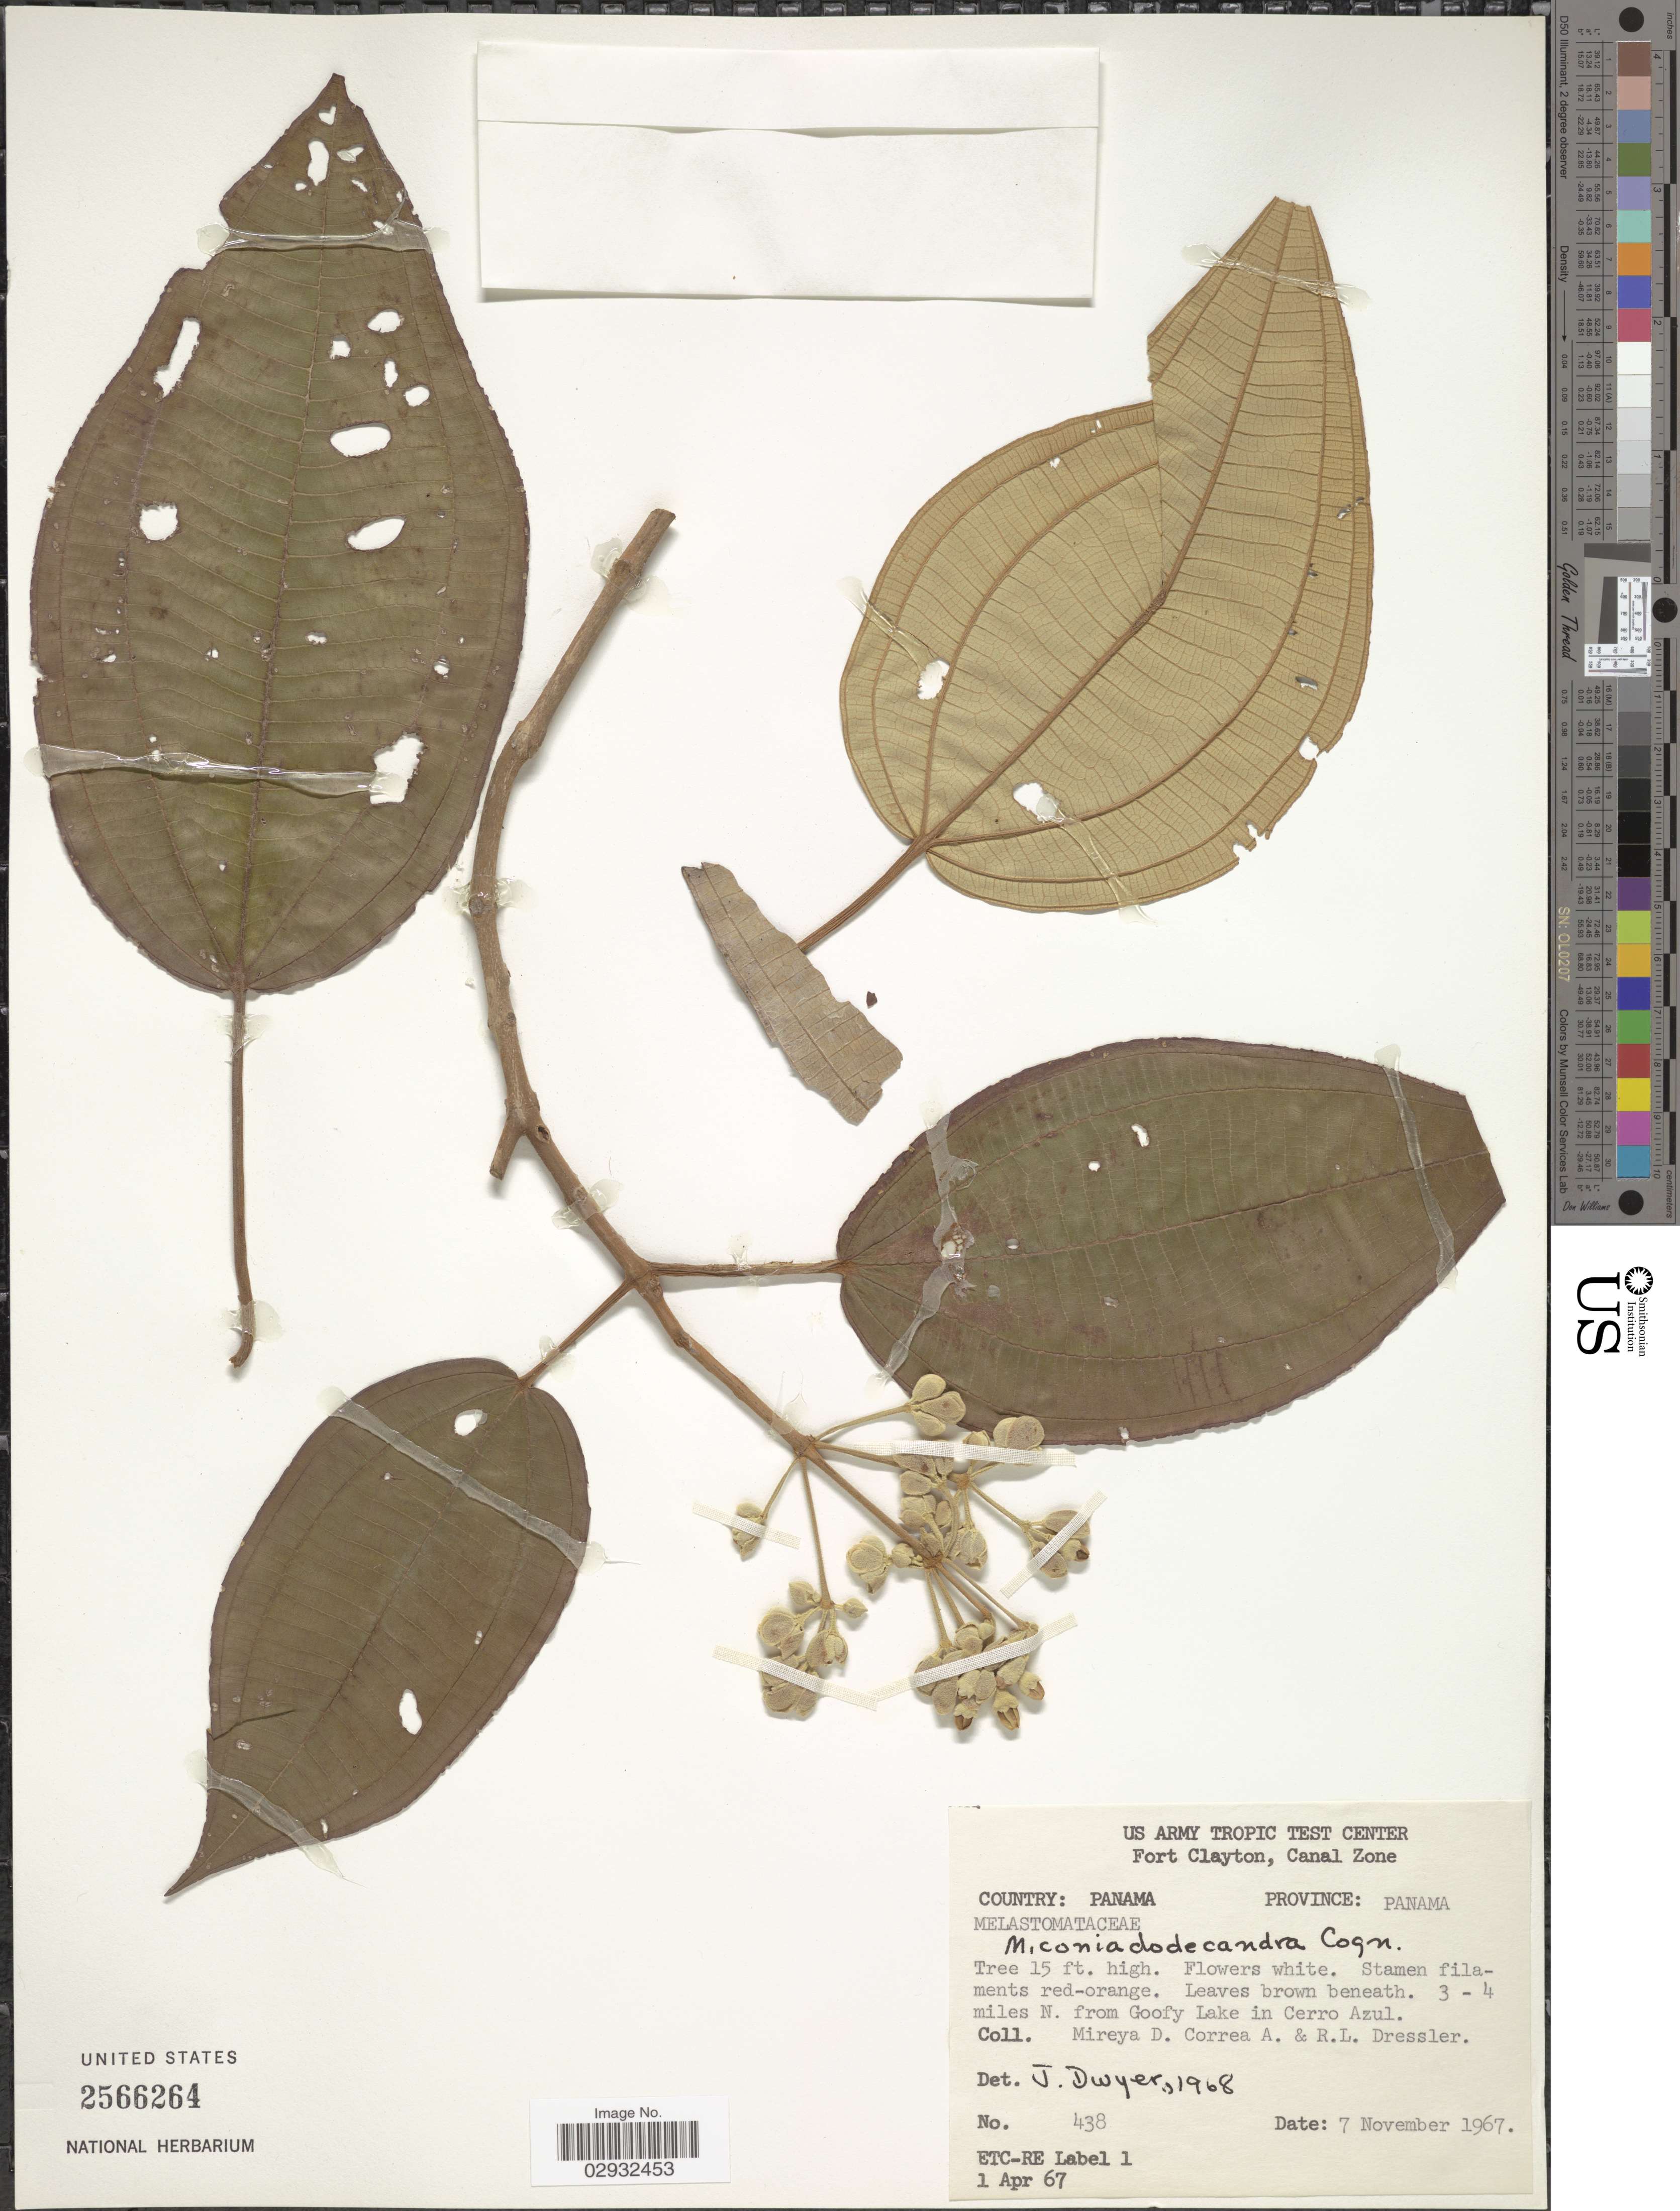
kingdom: Plantae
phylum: Tracheophyta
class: Magnoliopsida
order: Myrtales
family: Melastomataceae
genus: Miconia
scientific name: Miconia dodecandra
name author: Cogn.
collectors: M. D. Corrêa-A. & R. Dressler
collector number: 438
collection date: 1967-11-07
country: Panama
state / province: Panamá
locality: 3 - 4 miles N. from Goofy Lake in Cerro Azul.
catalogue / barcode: US 2566264